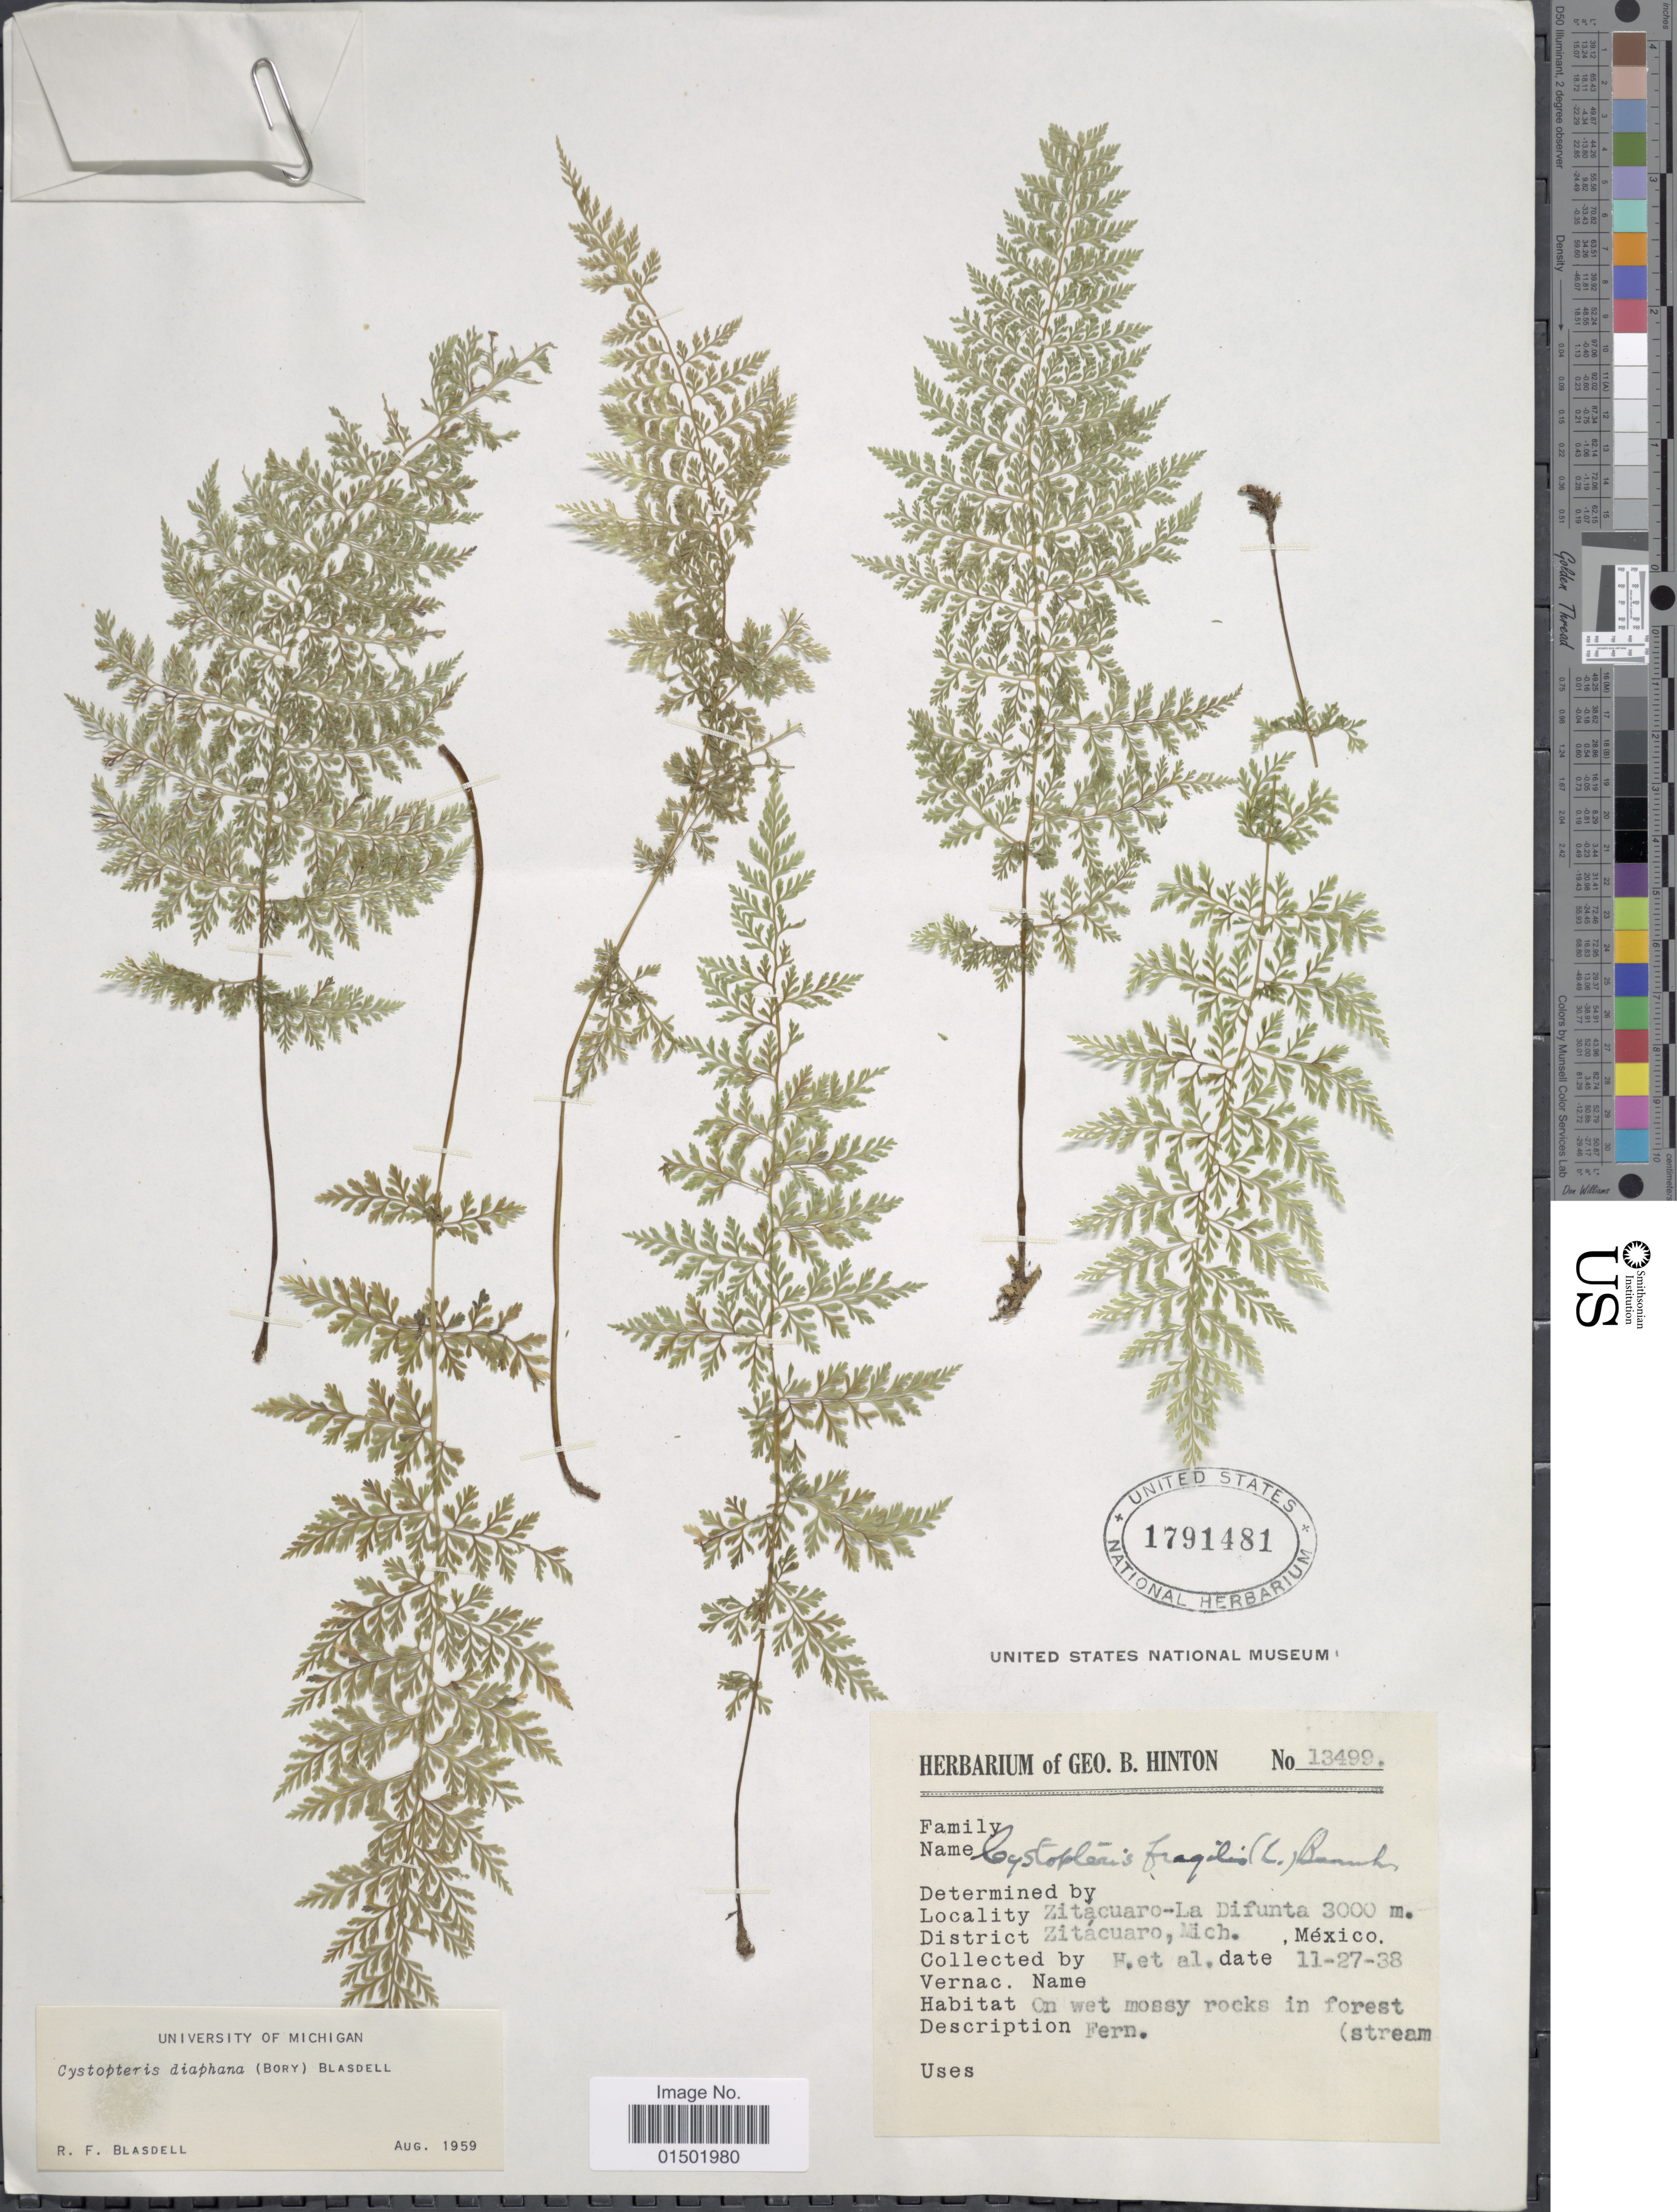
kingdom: Plantae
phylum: Tracheophyta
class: Polypodiopsida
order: Polypodiales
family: Cystopteridaceae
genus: Cystopteris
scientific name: Cystopteris diaphana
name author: (Bory) Blasdell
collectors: G. B. Hinton & et al.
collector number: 13499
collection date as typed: Transcribed d/m/y: 27/11/38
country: Mexico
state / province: Michoacán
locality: Zitacuaro-La Difunta, District Zitacuaro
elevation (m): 3000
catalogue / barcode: US 1791481